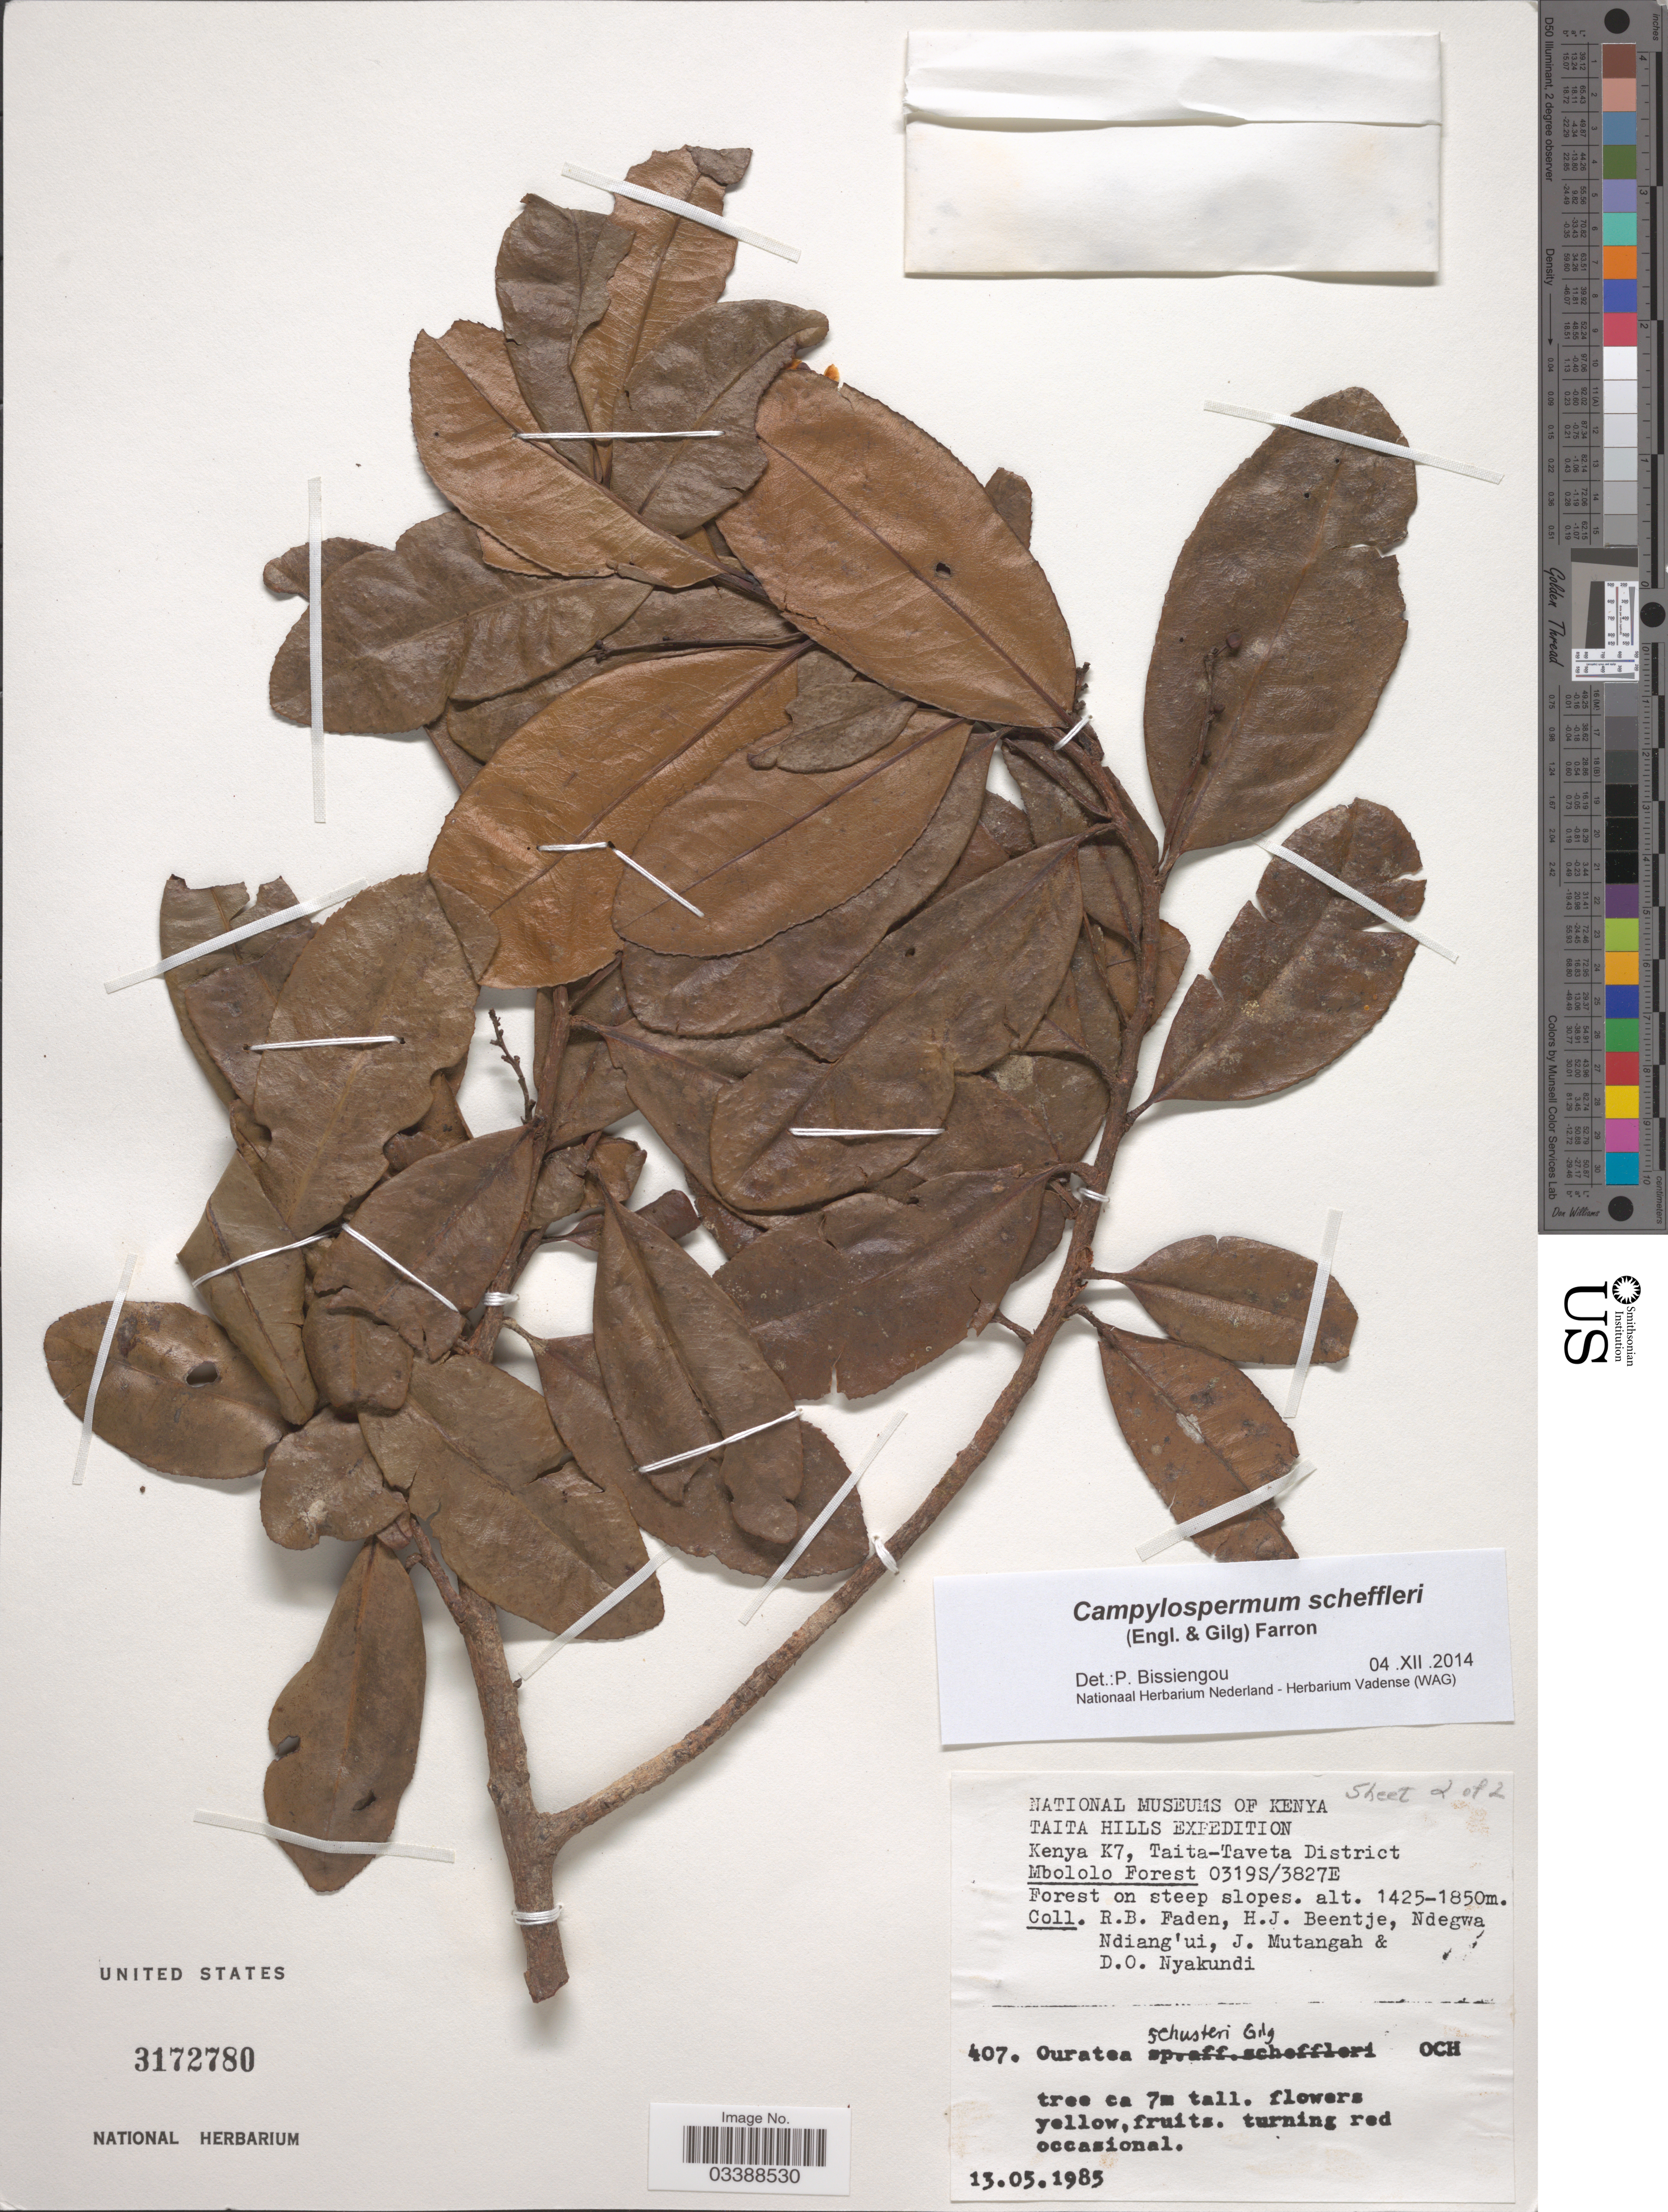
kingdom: Plantae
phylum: Tracheophyta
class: Magnoliopsida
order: Malpighiales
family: Ochnaceae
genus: Campylospermum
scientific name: Campylospermum scheffleri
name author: (Engl. & Gilg) Farron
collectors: R. B. Faden, H. J. Beentje, Ndegwa Ndiang'ui, J. Mutangah & D. Nyakundi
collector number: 407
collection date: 1985-05-13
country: Kenya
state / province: Taita Taveta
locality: Taita-Taveta District. Mbololo Forest.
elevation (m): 1425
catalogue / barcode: US 3172780